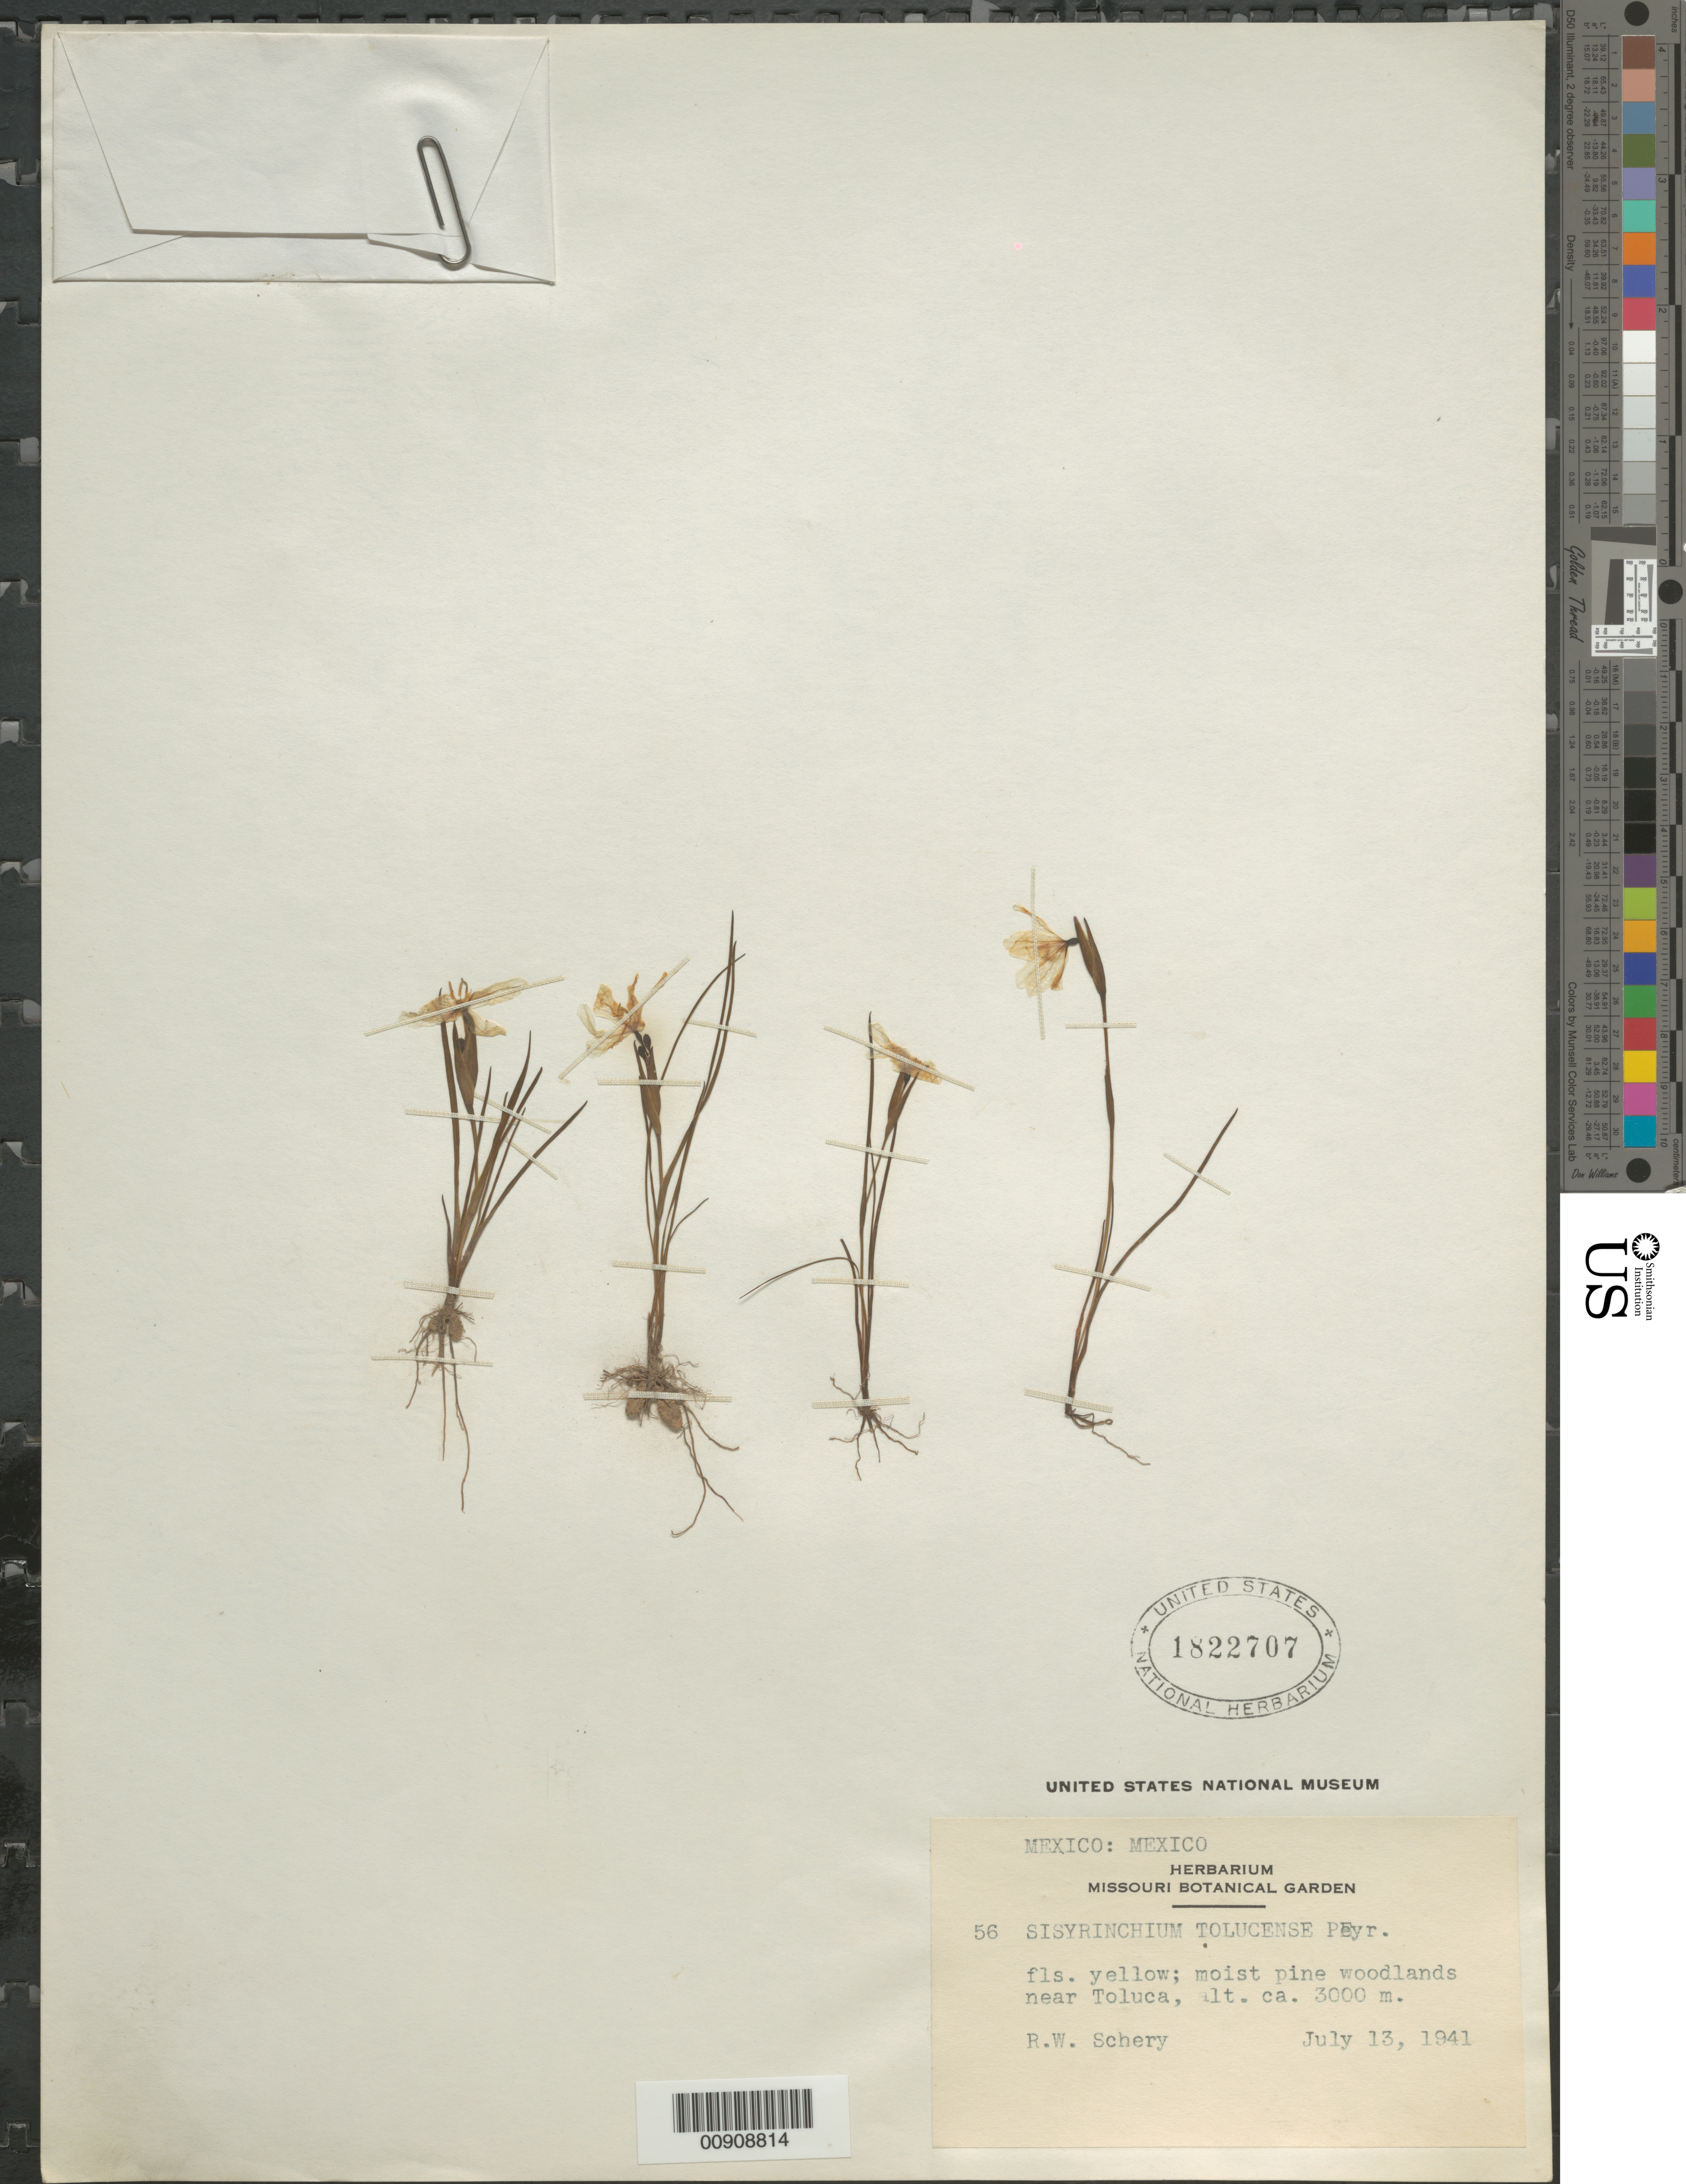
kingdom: Plantae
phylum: Tracheophyta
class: Liliopsida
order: Asparagales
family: Iridaceae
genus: Sisyrinchium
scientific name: Sisyrinchium tolucense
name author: Peyr.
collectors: R. W. Schery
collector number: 56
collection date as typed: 13 Jul 1941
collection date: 1941-07-13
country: Mexico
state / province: México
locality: Near Toluca.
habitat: Moist pine woodlands.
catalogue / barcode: US 1822707